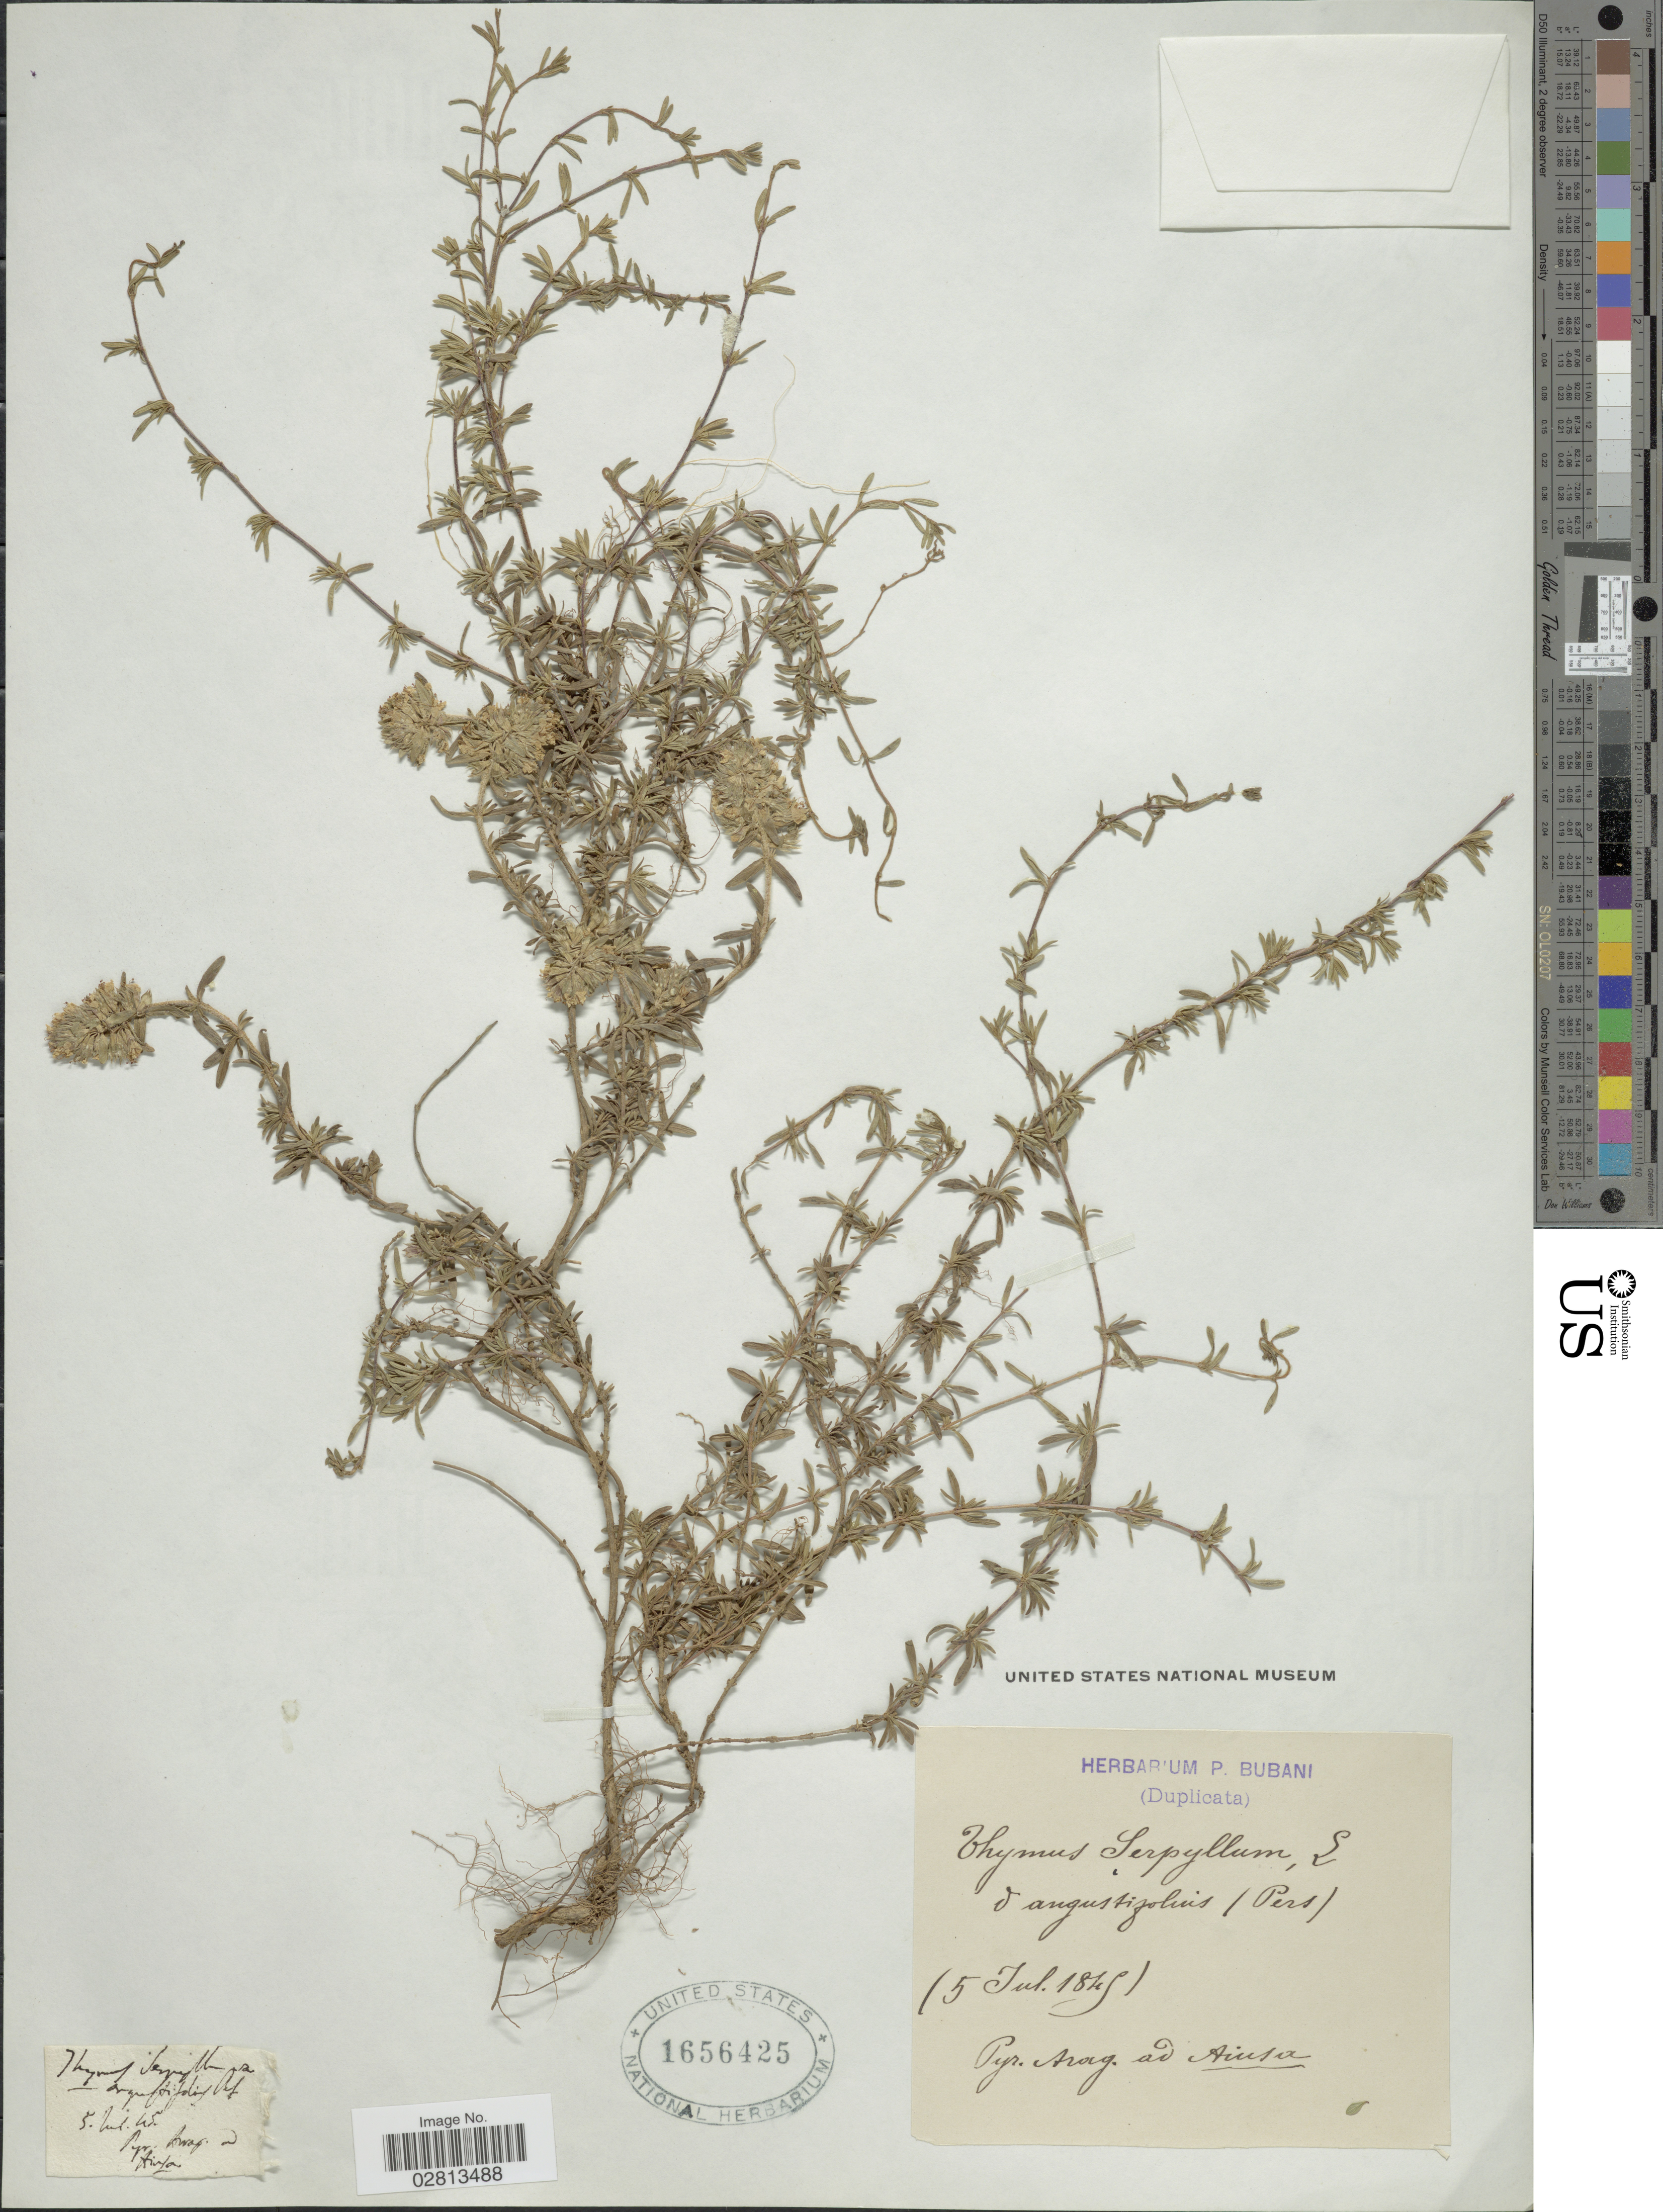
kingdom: Plantae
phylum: Tracheophyta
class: Magnoliopsida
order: Lamiales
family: Lamiaceae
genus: Thymus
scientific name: Thymus serpyllum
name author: L.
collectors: ex herb. P. Bubani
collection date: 1845-07-05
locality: Pyr. Arag. ad Aiusa.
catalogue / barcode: US 1656425